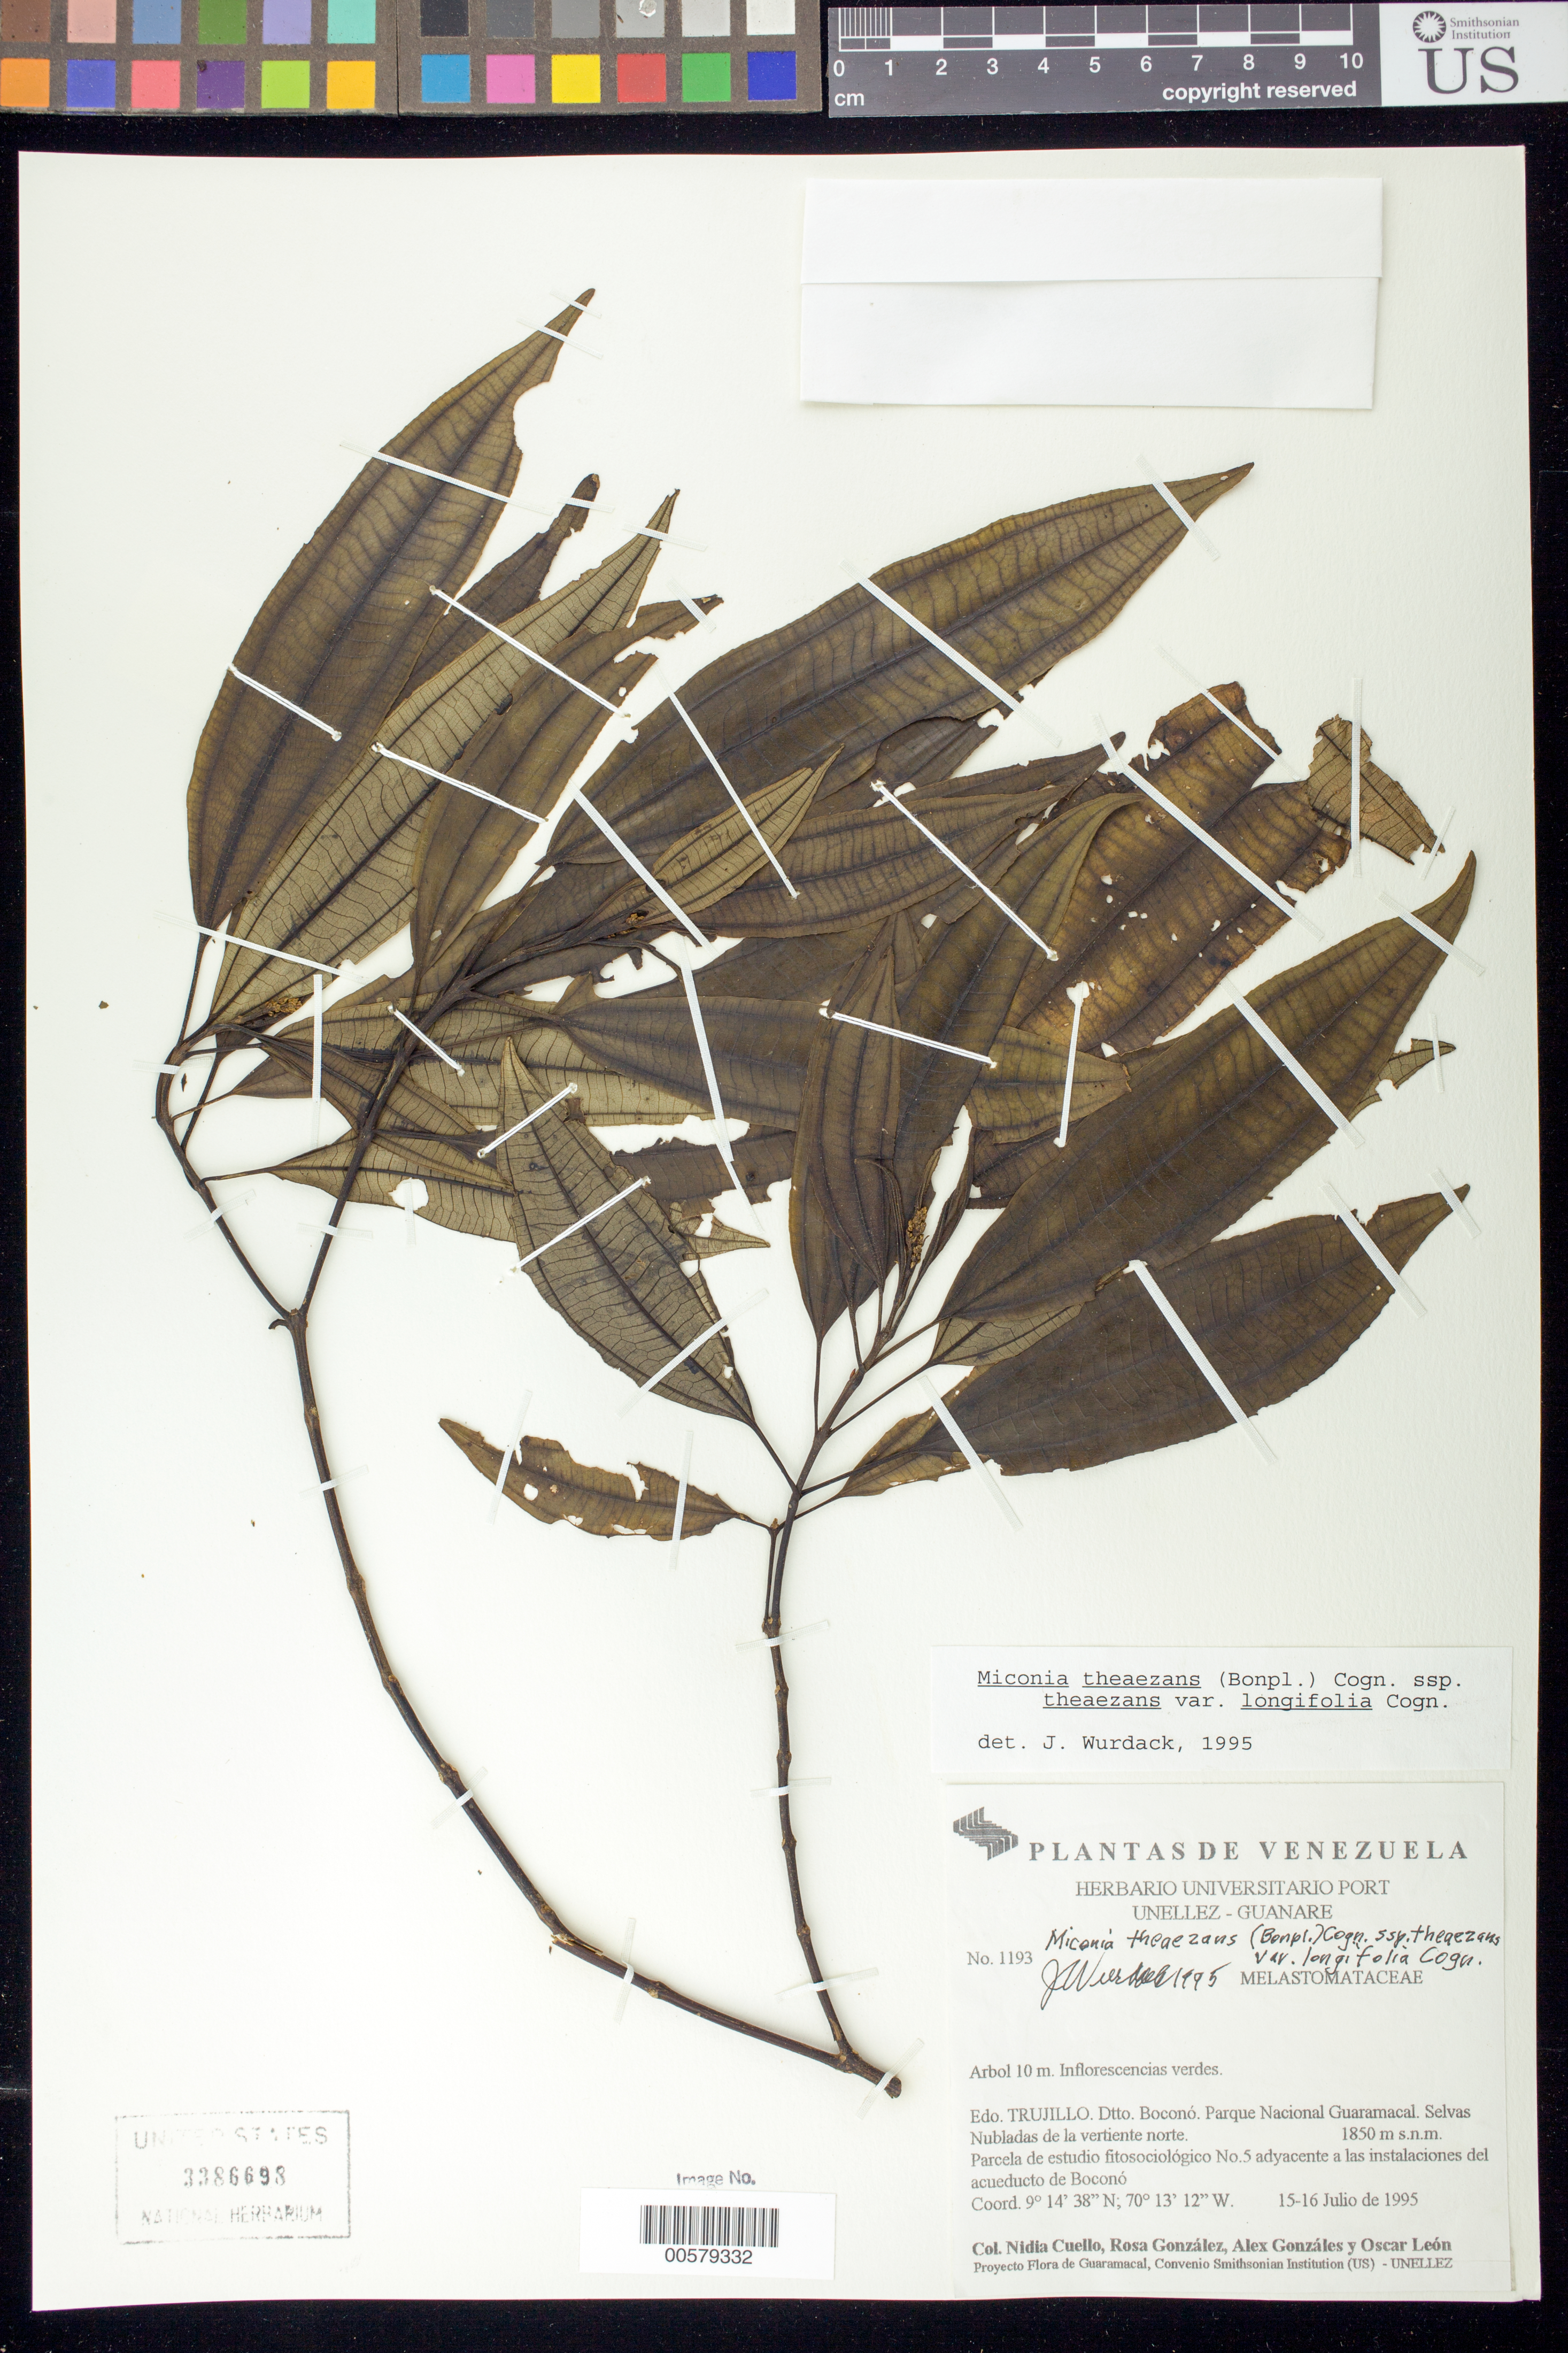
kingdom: Plantae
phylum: Tracheophyta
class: Magnoliopsida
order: Myrtales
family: Melastomataceae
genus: Miconia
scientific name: Miconia theaezans subsp. theaezans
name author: (Bonpl.) Cogn.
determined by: Wurdack, John J., (US), US (UNITED STATES)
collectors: N. L. Cuello, R. González, A. Gonzáles & O. León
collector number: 1193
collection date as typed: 15 Jul 1995 to 16 Jul 1995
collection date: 1995-07-15/1995-07-16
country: Venezuela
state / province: Trujillo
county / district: Boconó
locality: Parque Nacional Guaramacal. Vertiente N. Adyacente a las instalaciones del acueducto de Boconó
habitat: Selvas Nubladas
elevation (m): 1850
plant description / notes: MO, PORT, US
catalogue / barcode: US 3386698